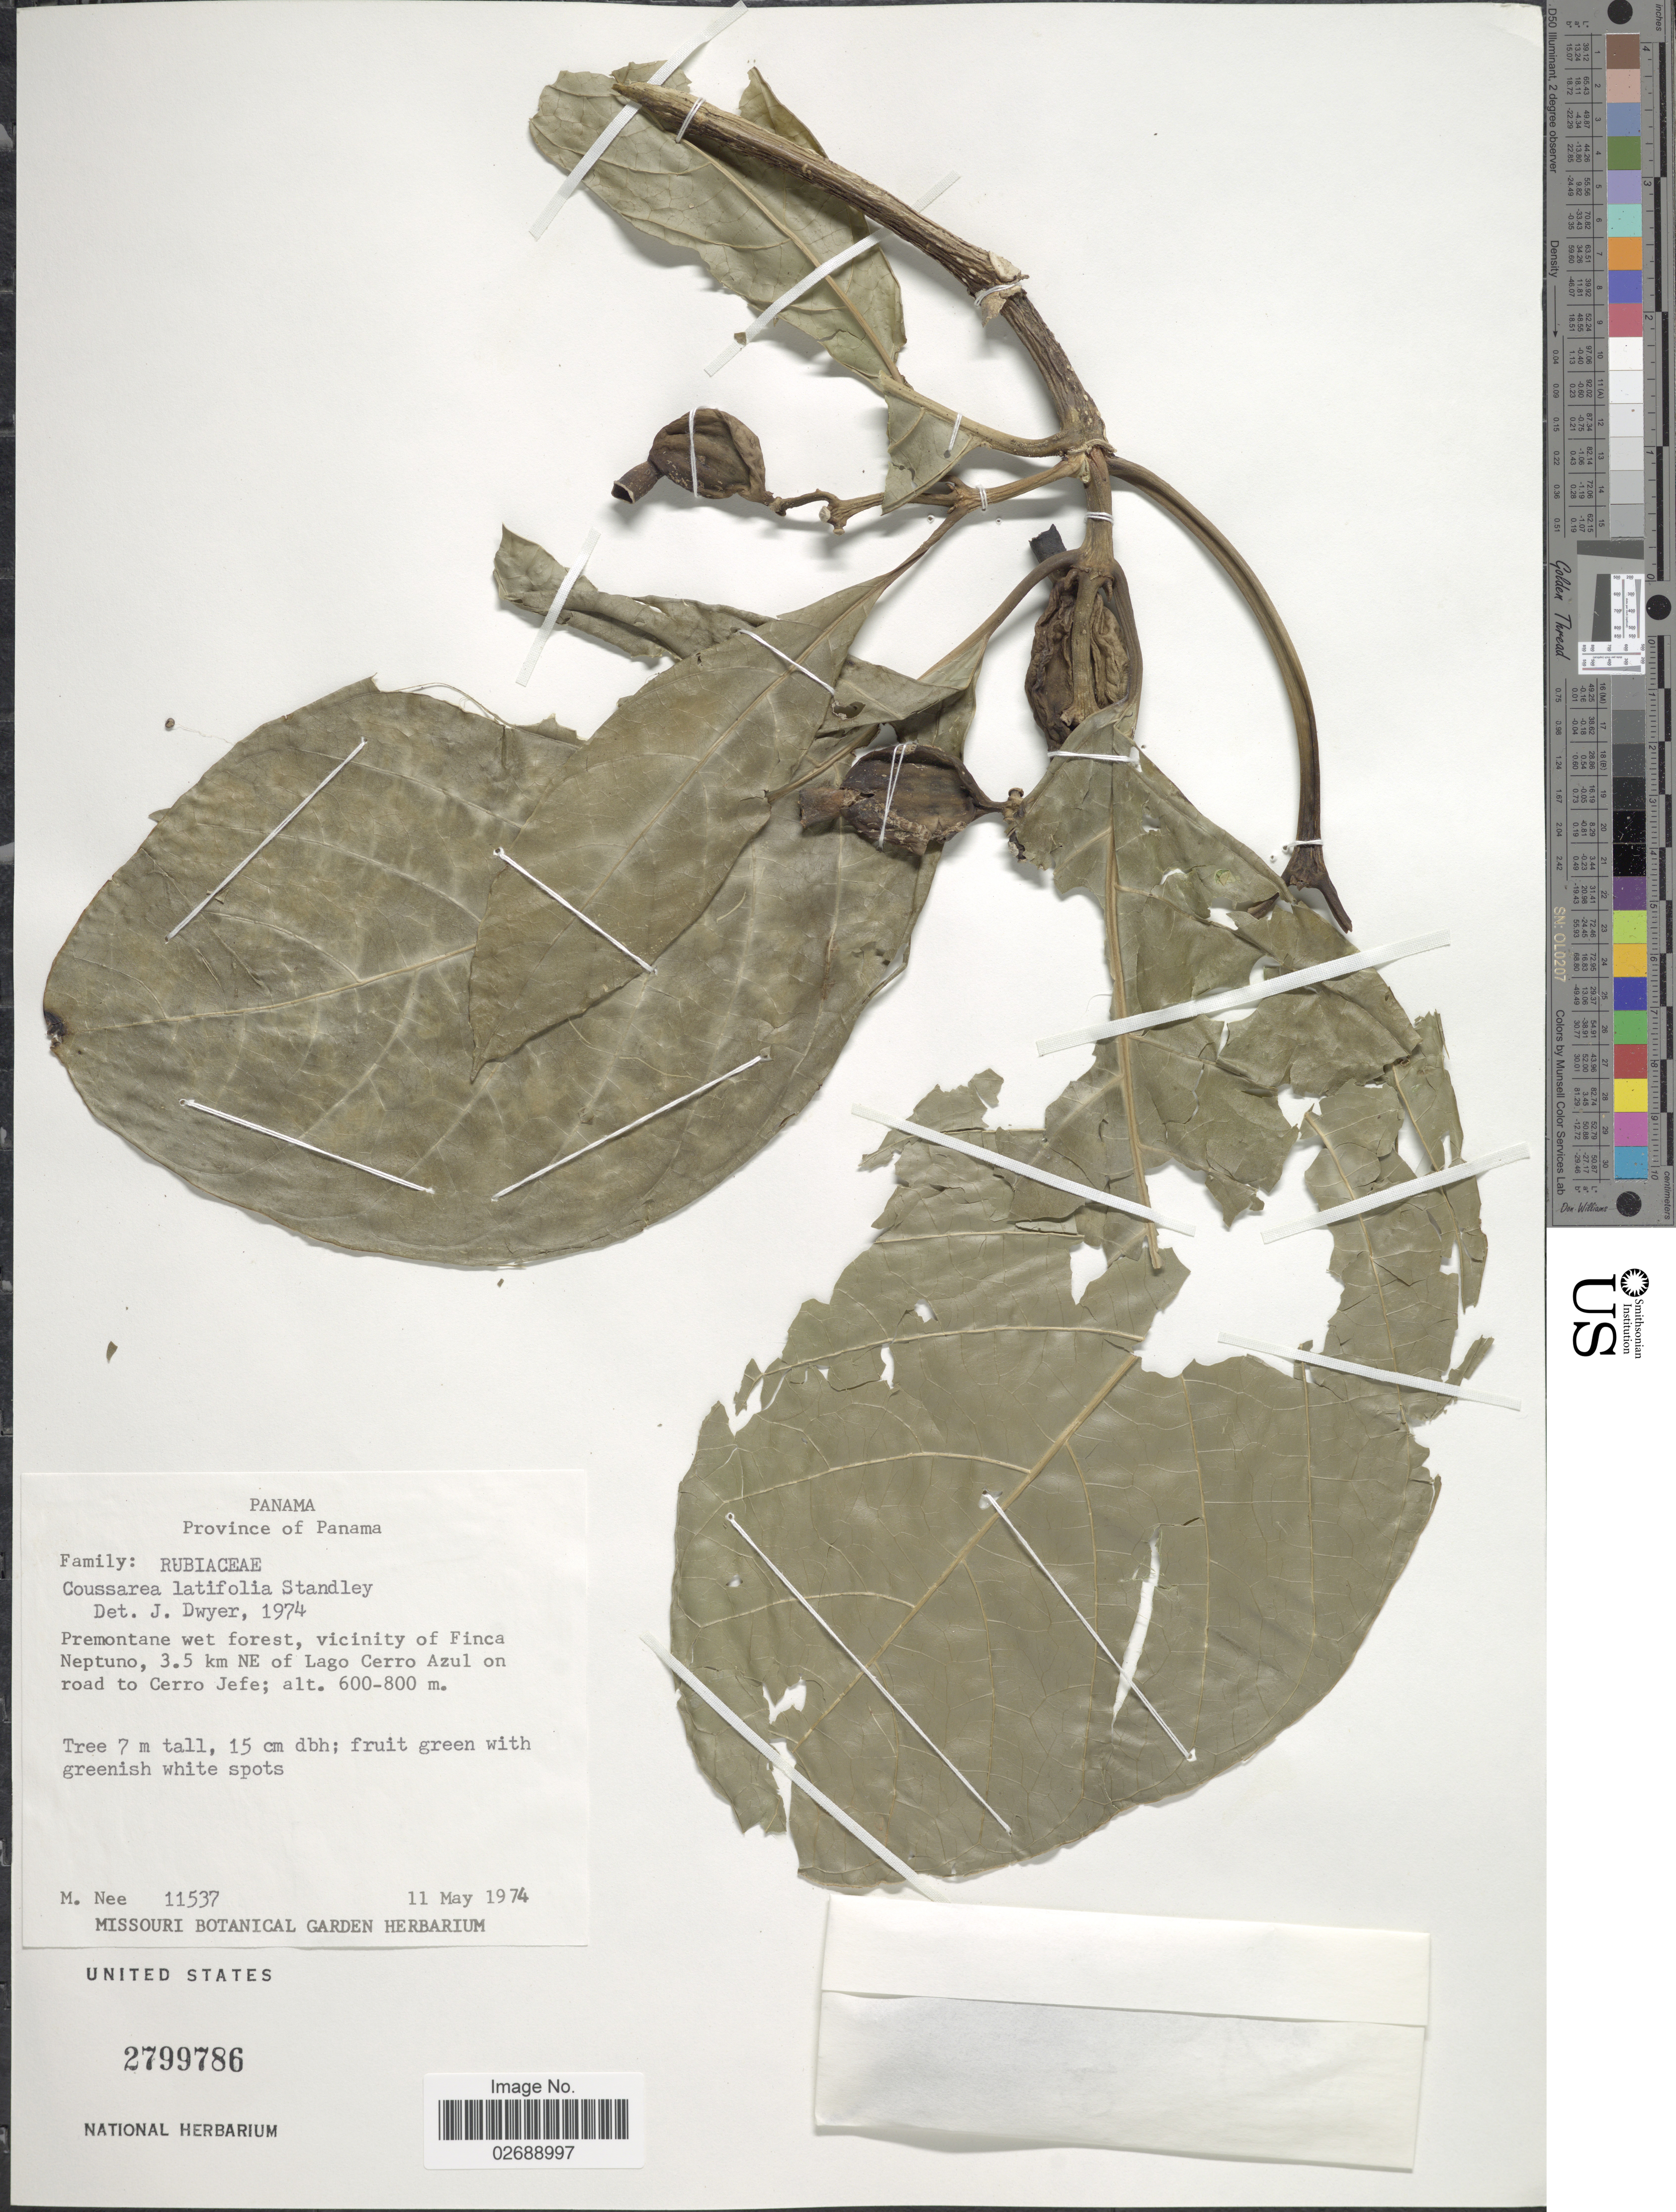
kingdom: Plantae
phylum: Tracheophyta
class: Magnoliopsida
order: Gentianales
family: Rubiaceae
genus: Coussarea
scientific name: Coussarea latifolia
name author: Standl.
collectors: M. Nee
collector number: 11537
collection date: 1974-05-11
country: Panama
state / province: Panamá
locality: Premontane wet forest, vicinity of Finca Neptuno, 3.5 km NE of Lago Cerro Azul on road to Cerro Jefe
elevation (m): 600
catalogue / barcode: US 2799786